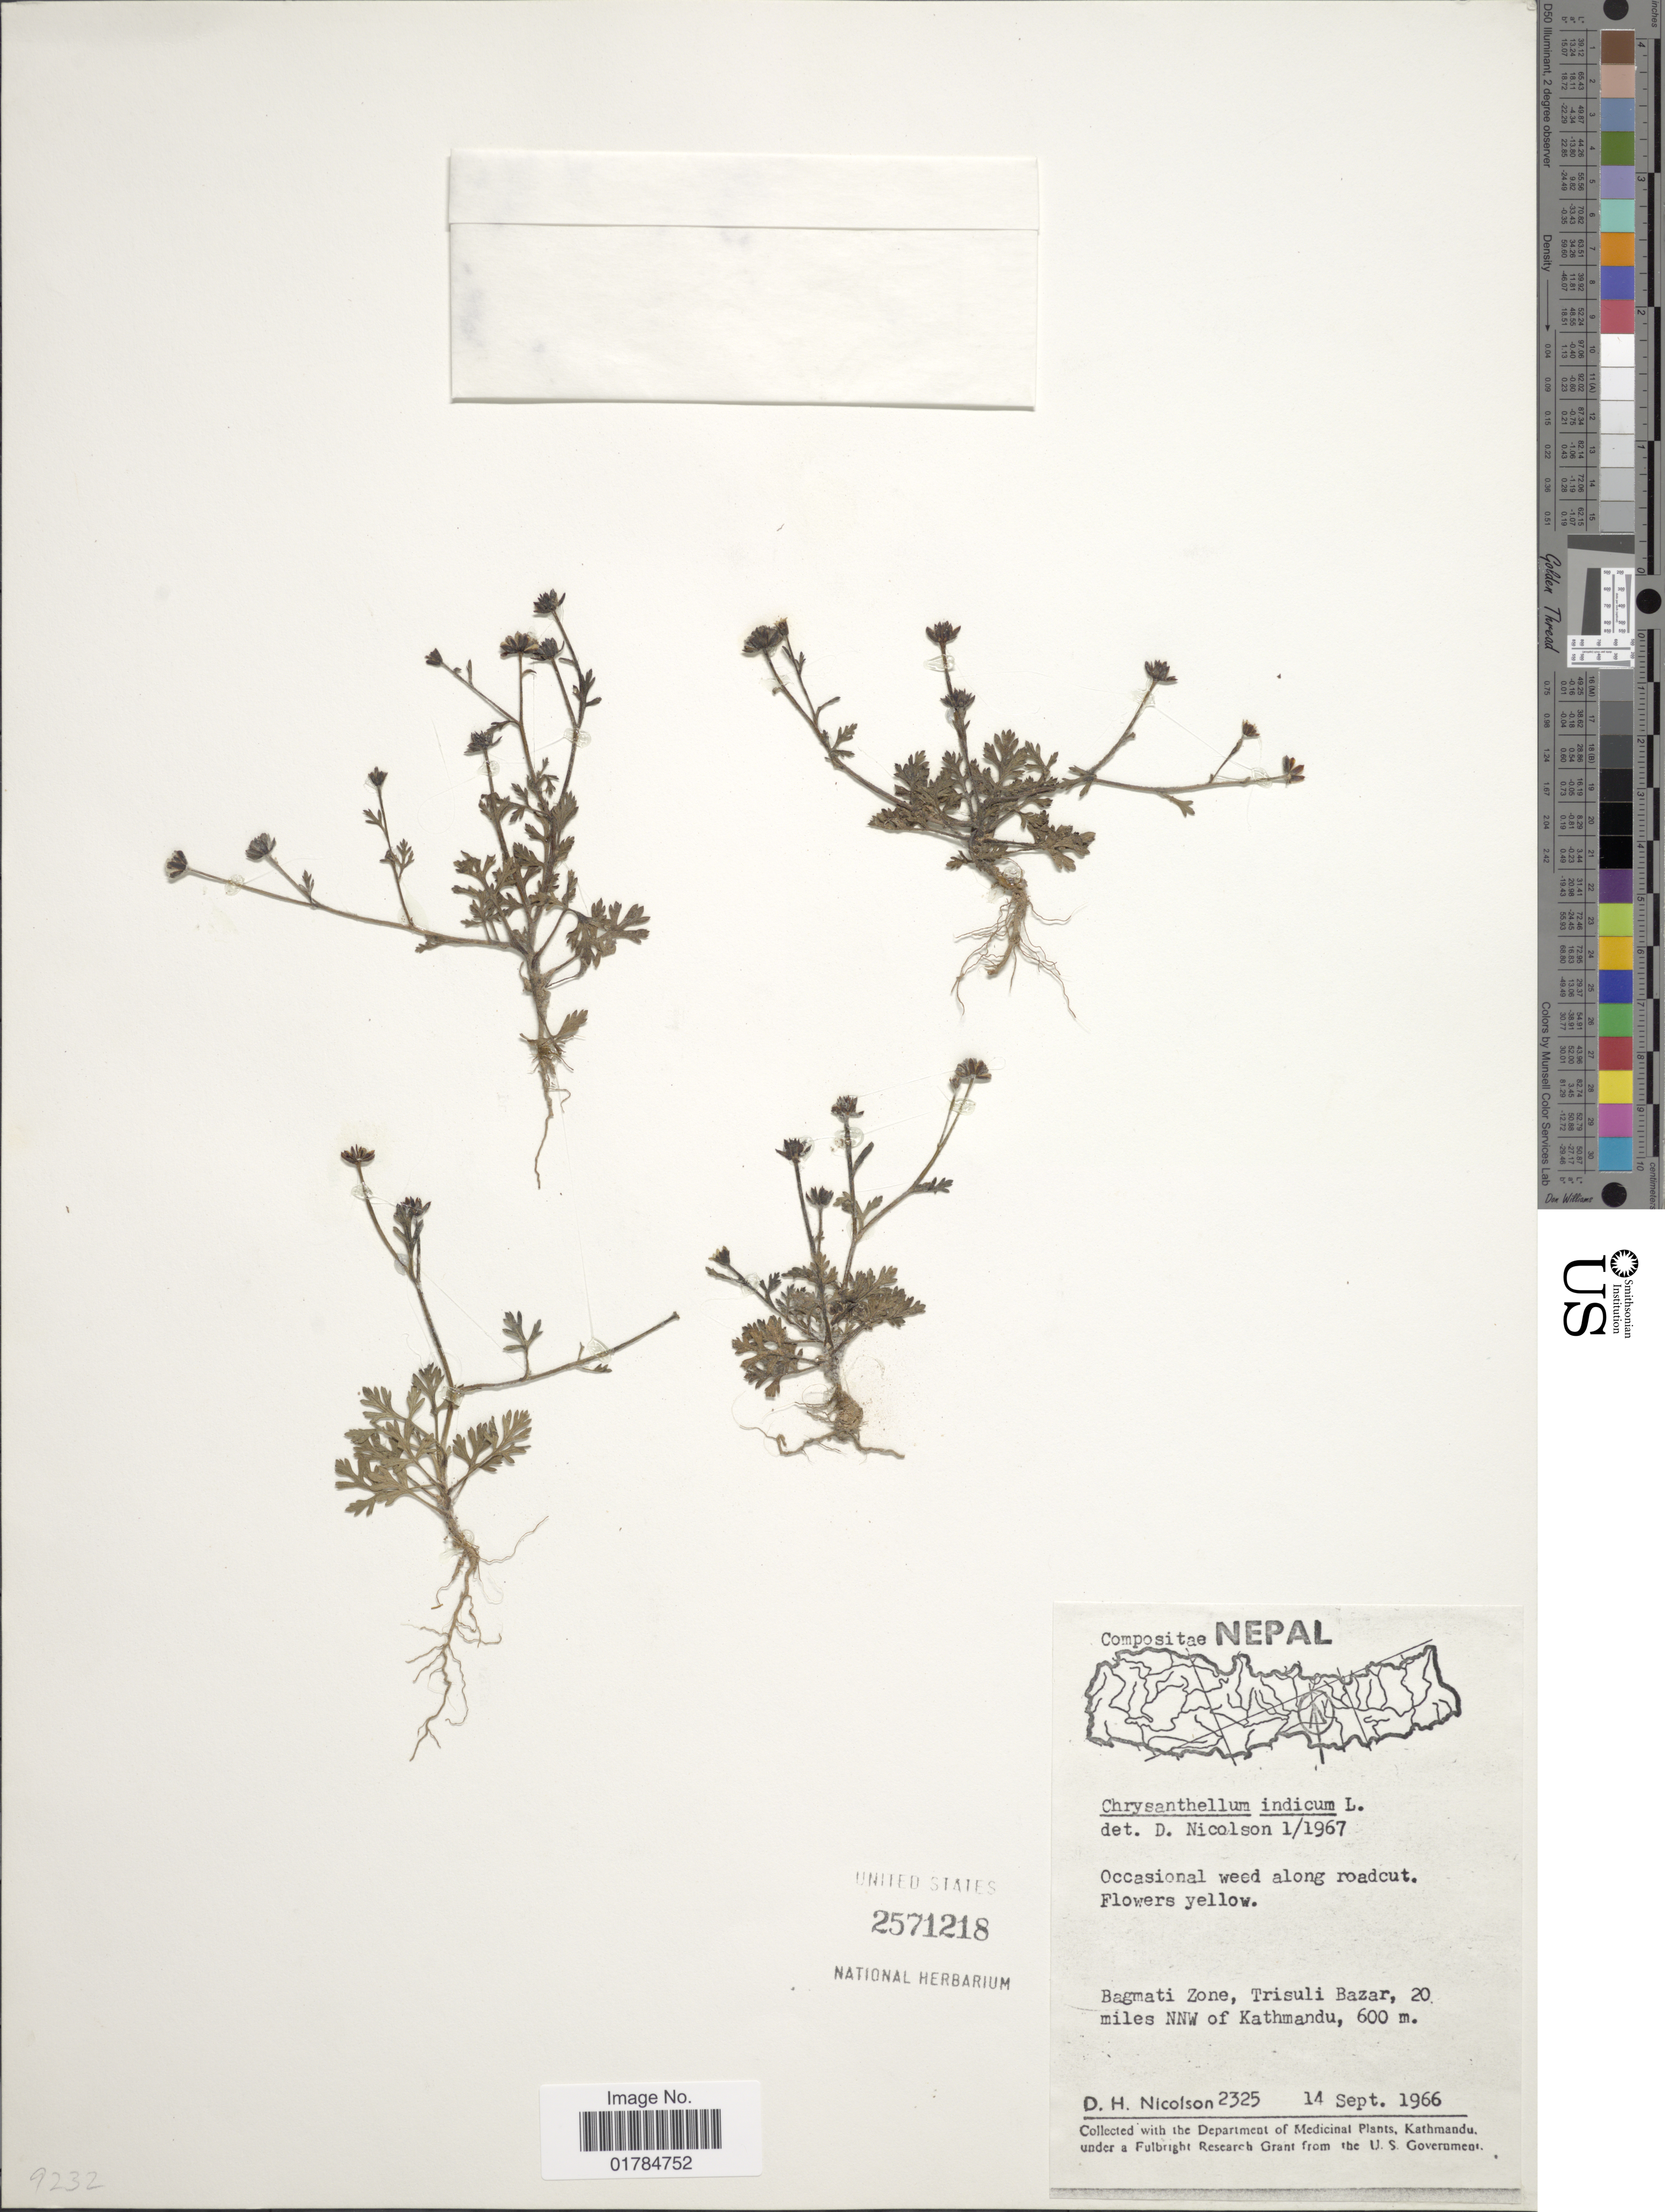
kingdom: Plantae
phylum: Tracheophyta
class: Magnoliopsida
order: Asterales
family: Asteraceae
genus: Chrysanthellum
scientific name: Chrysanthellum indicum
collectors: D. H. Nicolson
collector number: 2325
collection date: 1966-09-14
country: Nepal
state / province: Bagmati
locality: Bagmati Zone, Trisuli bazar, 20 miles NNW of Kathmandu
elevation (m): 600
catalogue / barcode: US 2571218